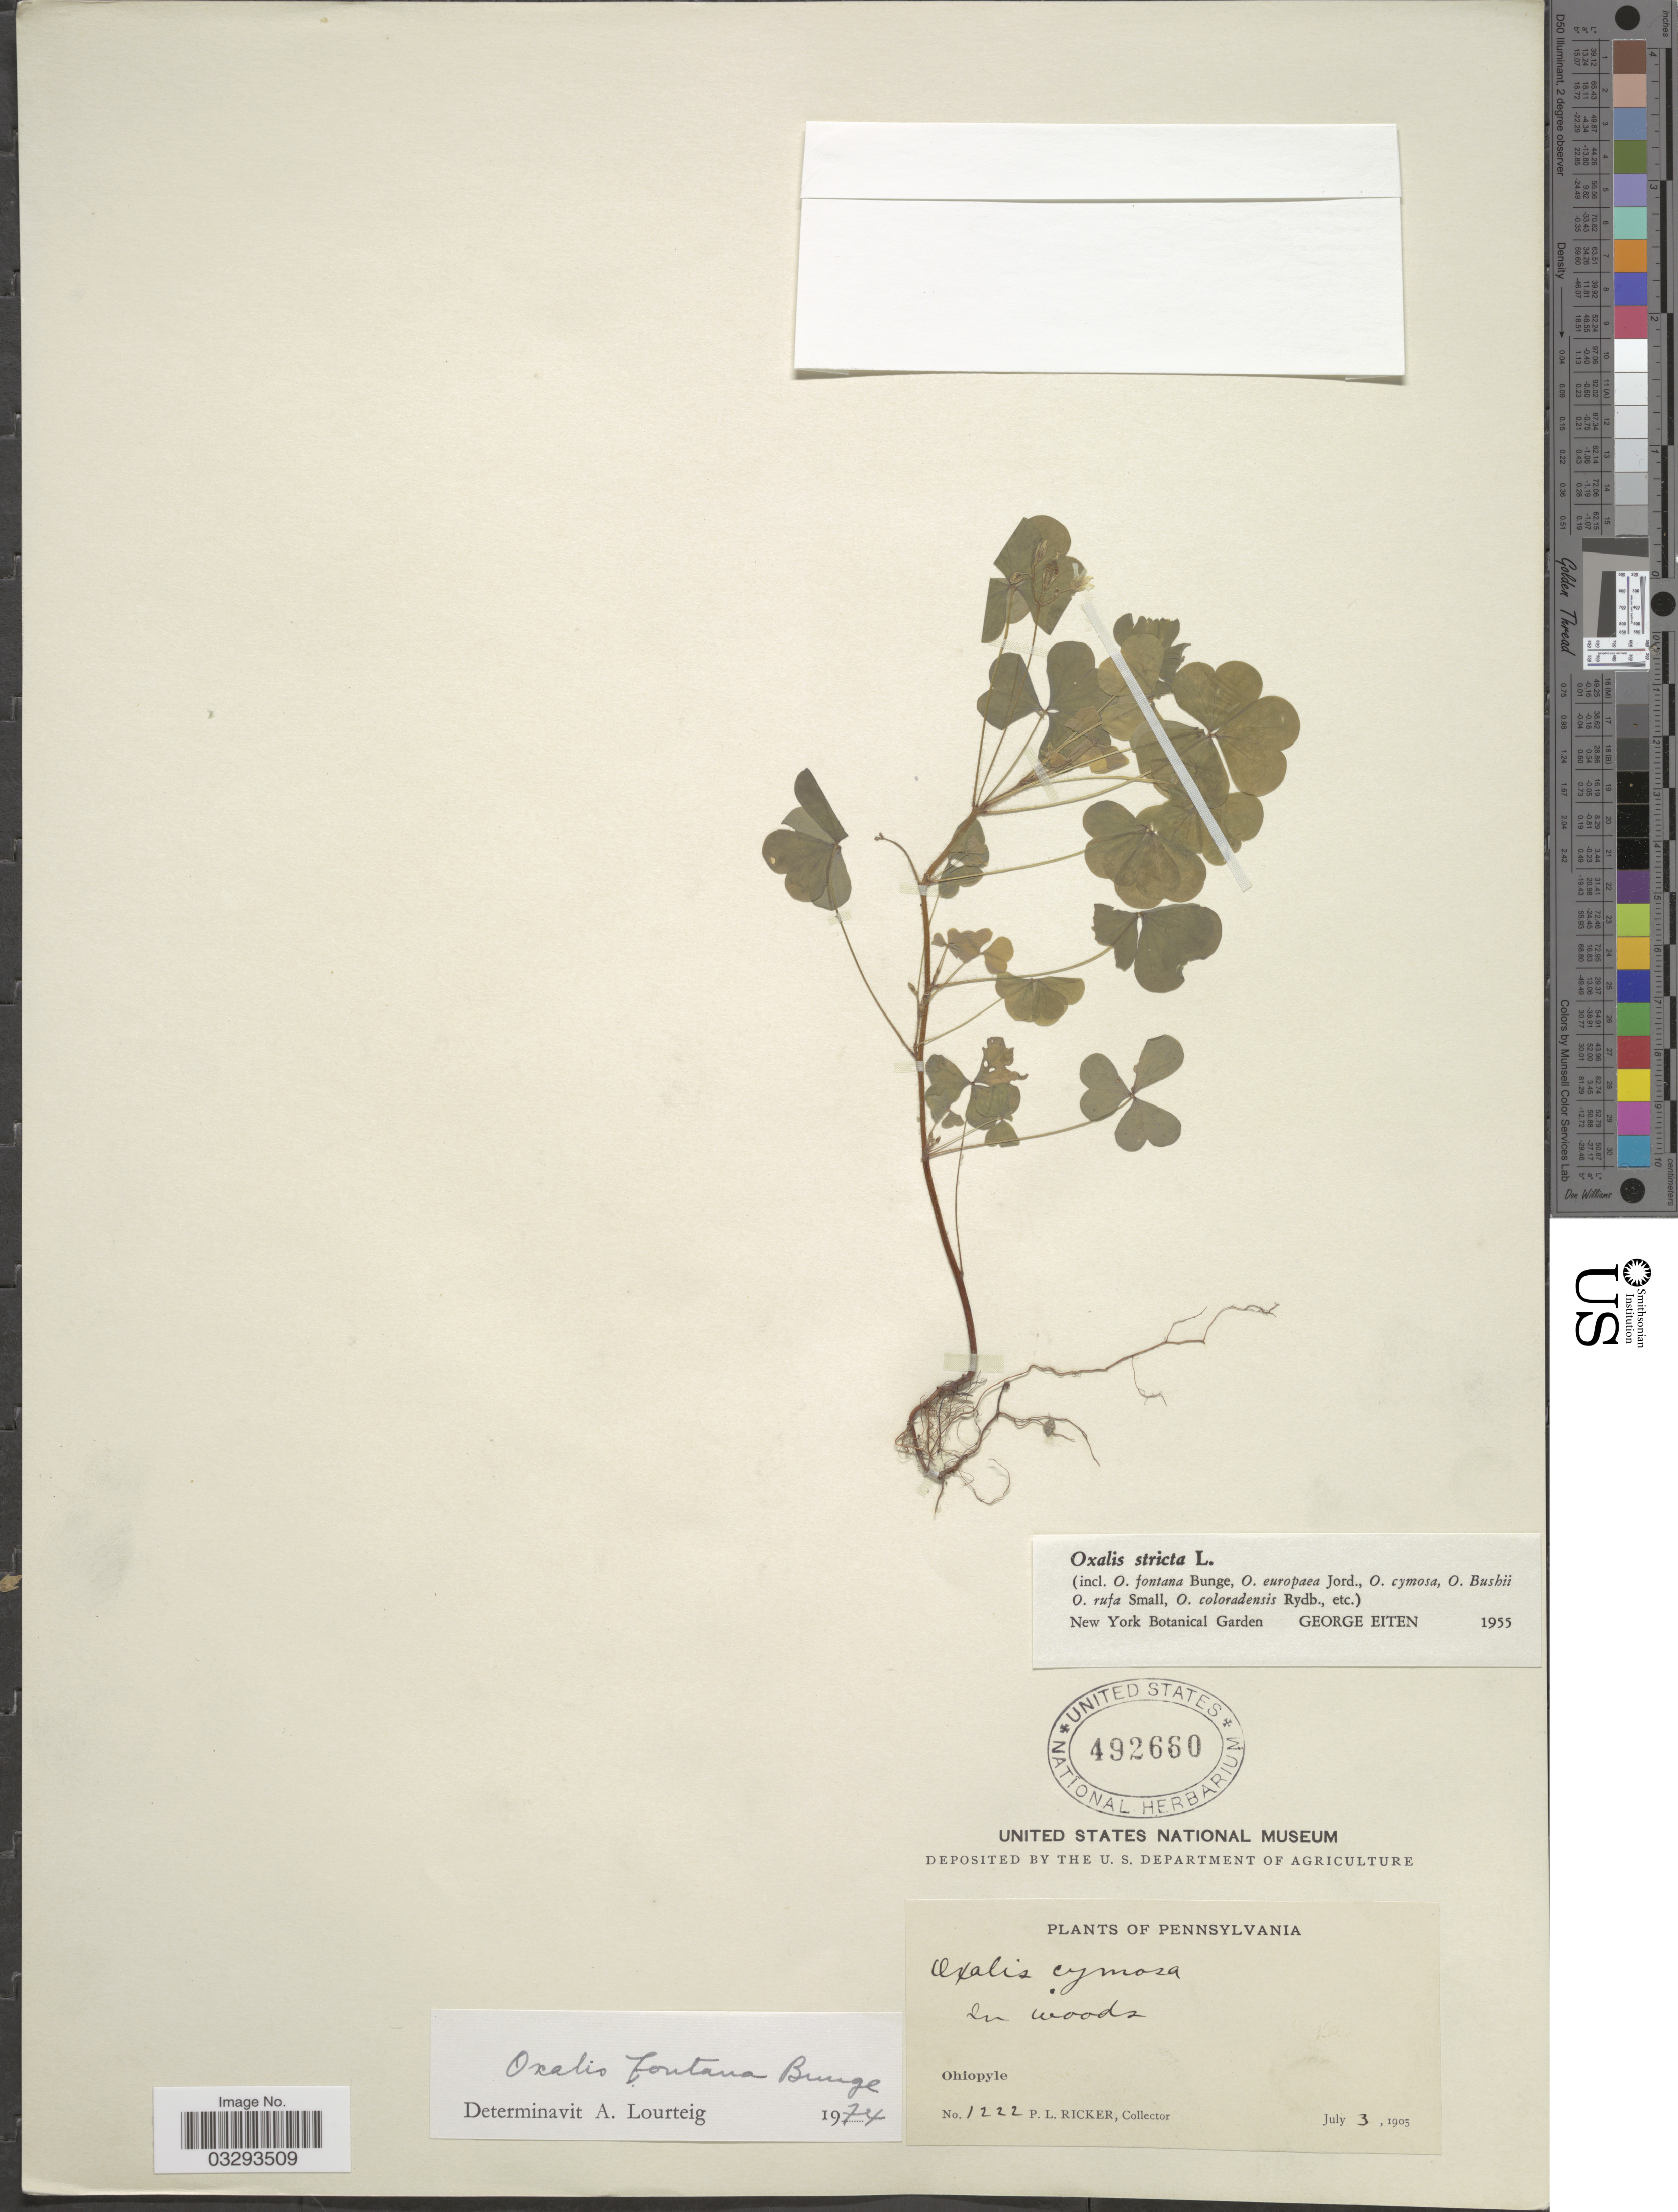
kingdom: Plantae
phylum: Tracheophyta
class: Magnoliopsida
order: Oxalidales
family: Oxalidaceae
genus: Oxalis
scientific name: Oxalis fontana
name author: Bunge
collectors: P. Ricker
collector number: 1222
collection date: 1905-07-03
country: United States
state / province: Pennsylvania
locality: Ohiopyle.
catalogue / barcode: US 492660